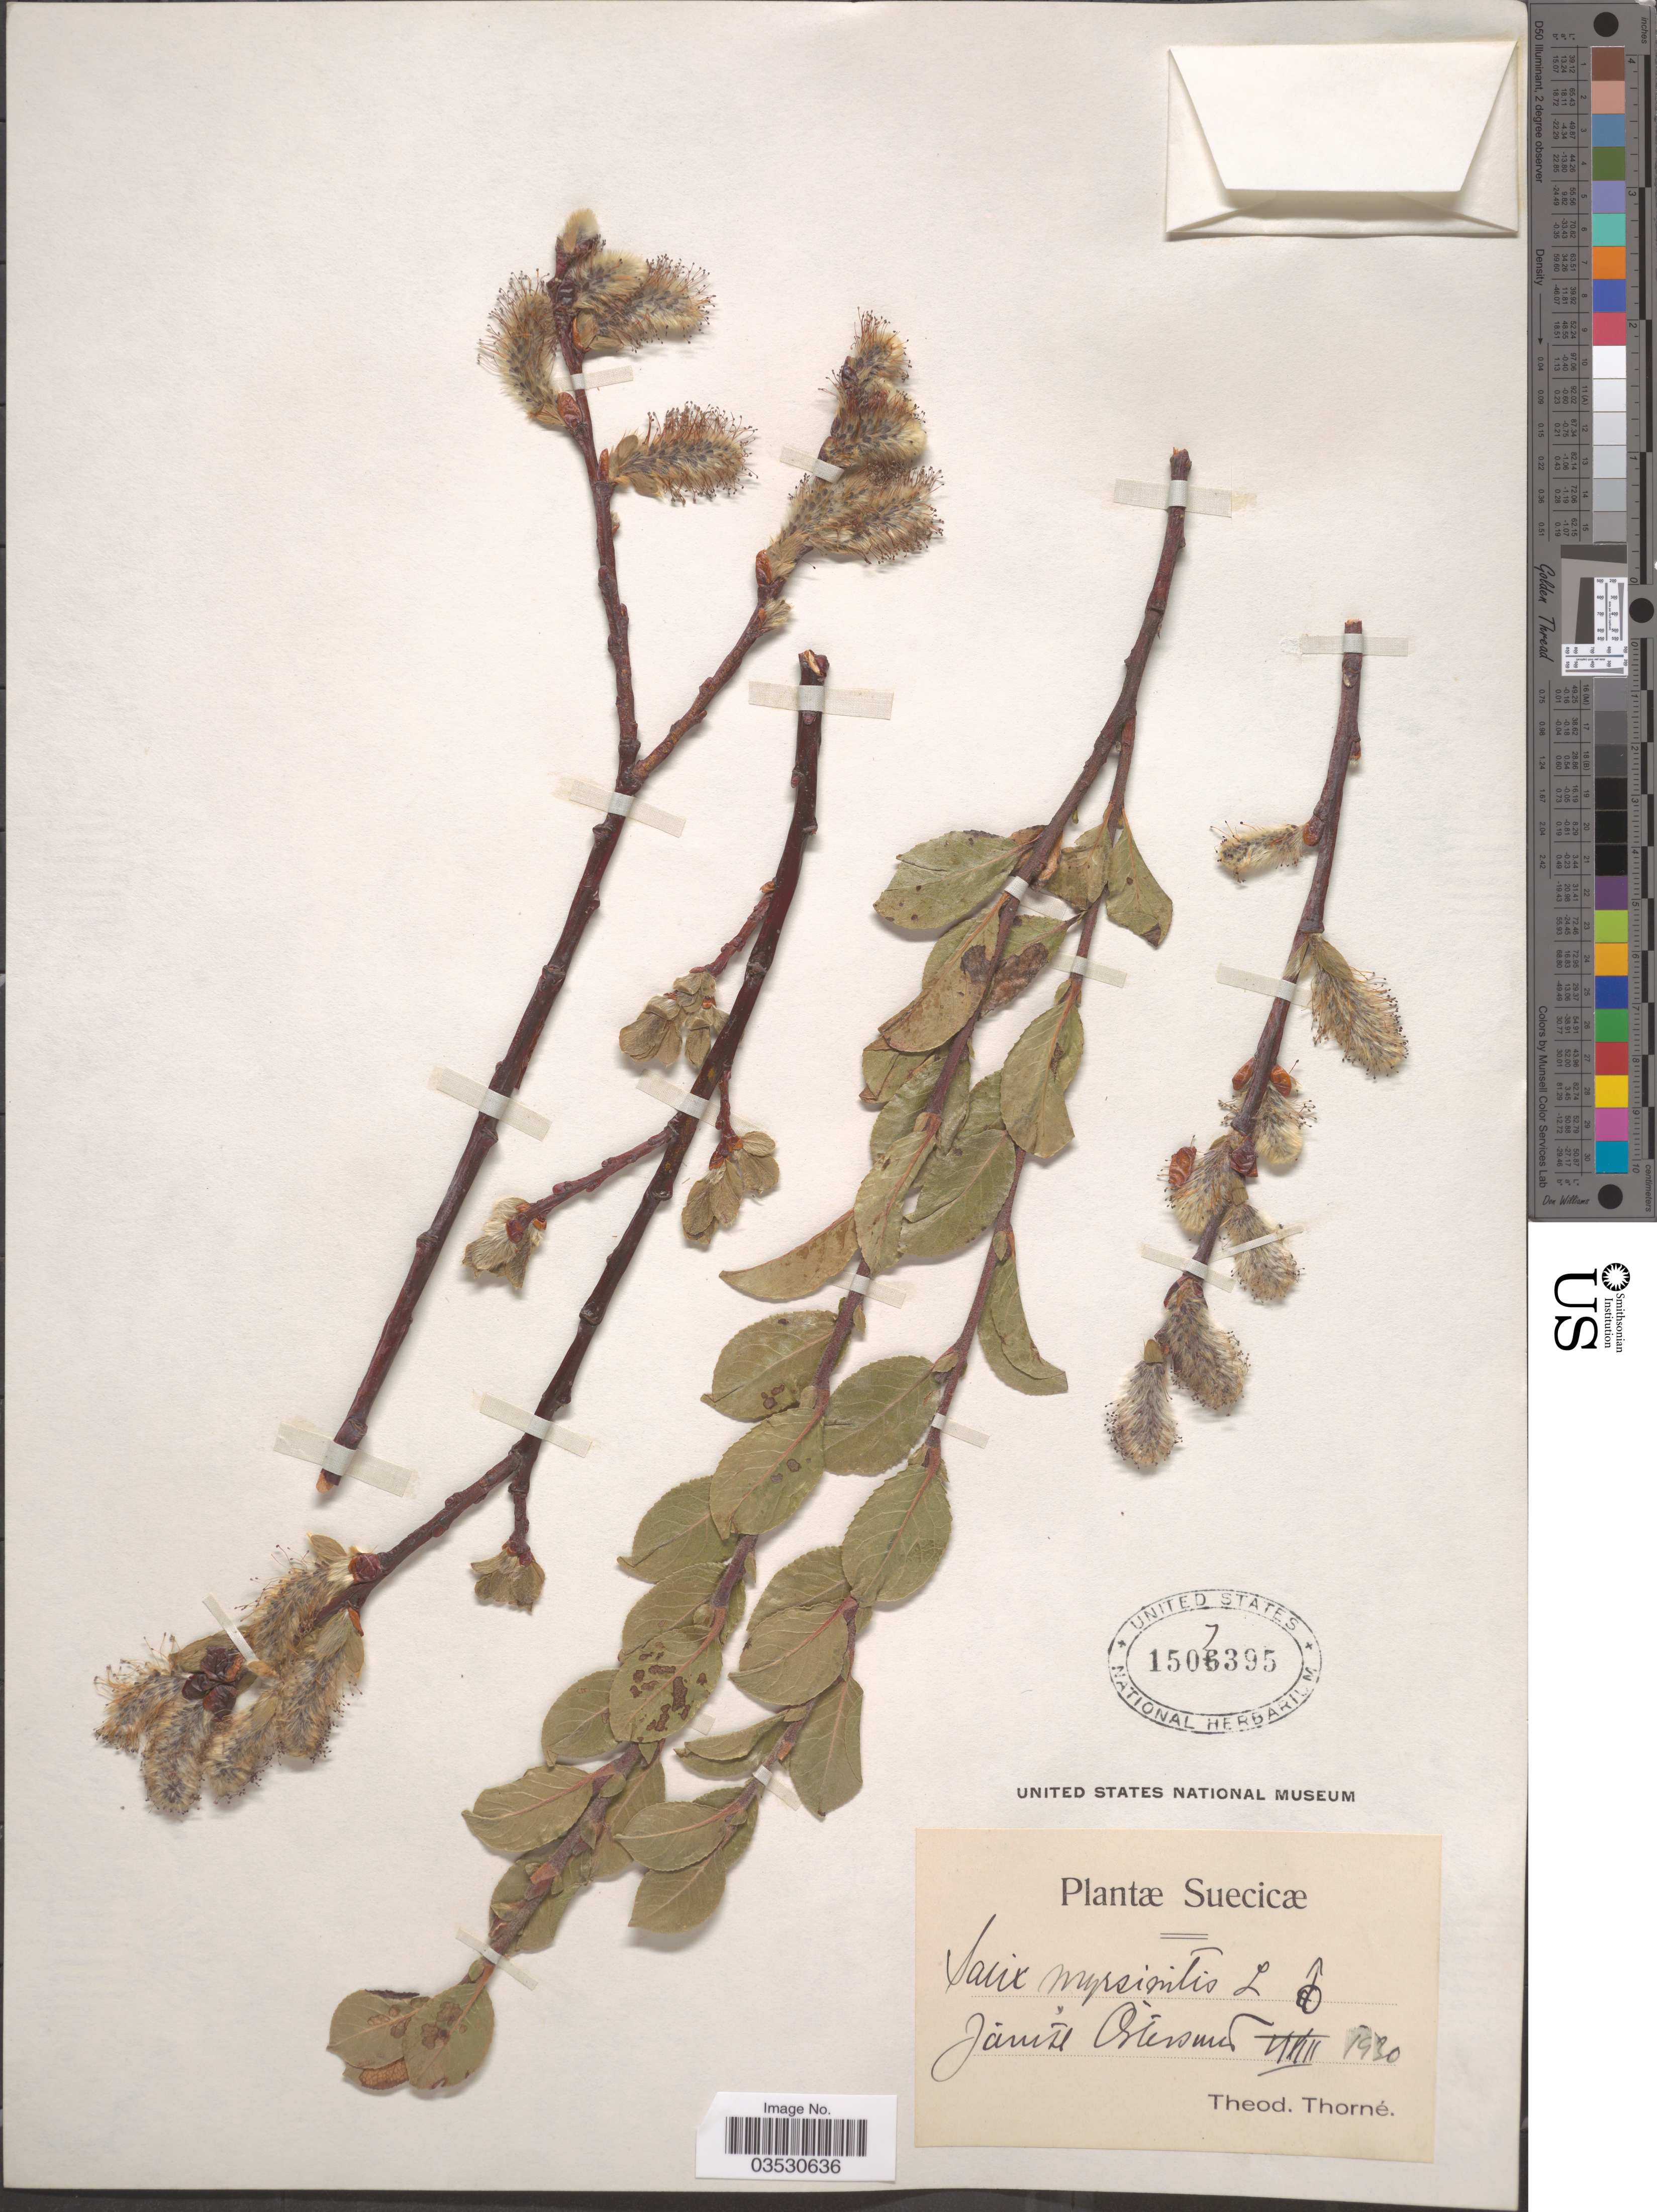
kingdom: Plantae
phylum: Tracheophyta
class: Magnoliopsida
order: Malpighiales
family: Salicaceae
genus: Salix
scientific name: Salix myrsinites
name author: L.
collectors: T. Thorné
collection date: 1930-06/1930-12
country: Sweden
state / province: Jämtland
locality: Suecicae. Jamtl, Östersund.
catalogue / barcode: US 1507395